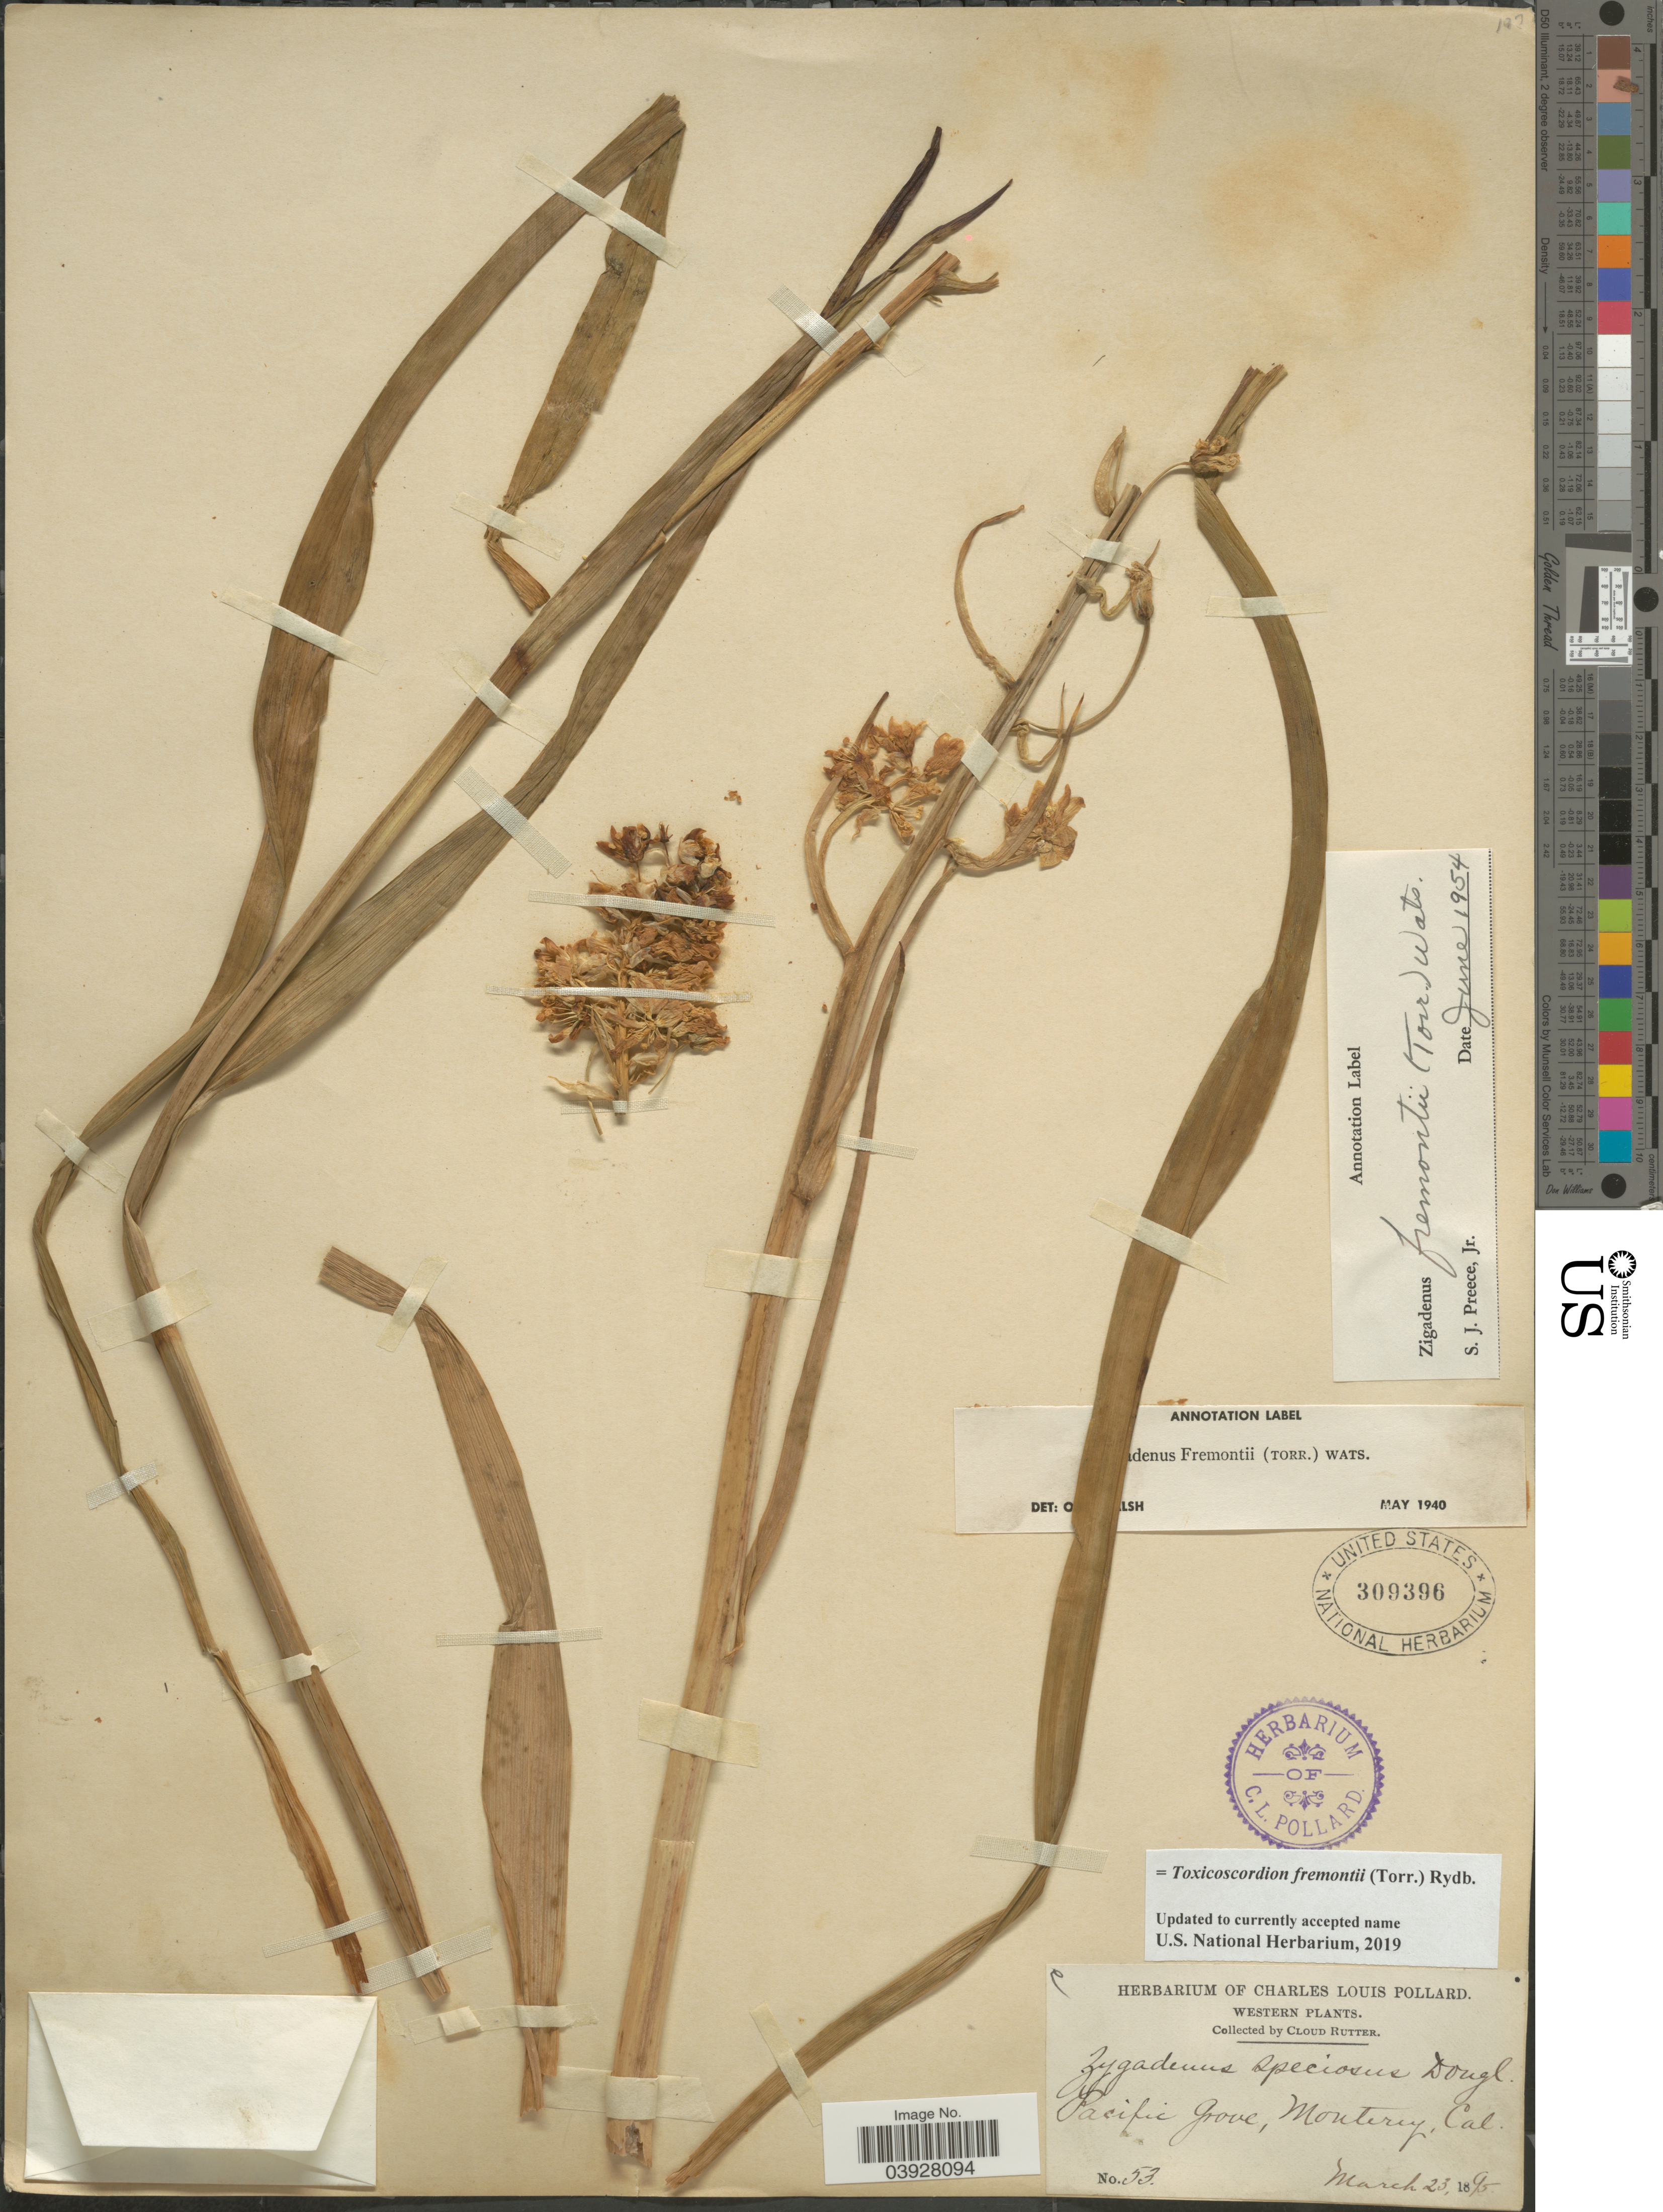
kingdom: Plantae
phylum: Tracheophyta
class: Liliopsida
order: Liliales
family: Melanthiaceae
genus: Toxicoscordion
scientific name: Toxicoscordion fremontii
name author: (Torr.) Rydb.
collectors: C. Rutter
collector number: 53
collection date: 1895-03-23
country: United States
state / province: California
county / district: Monterey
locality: Western. Pacific Grove, Monterey.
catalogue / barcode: US 309396